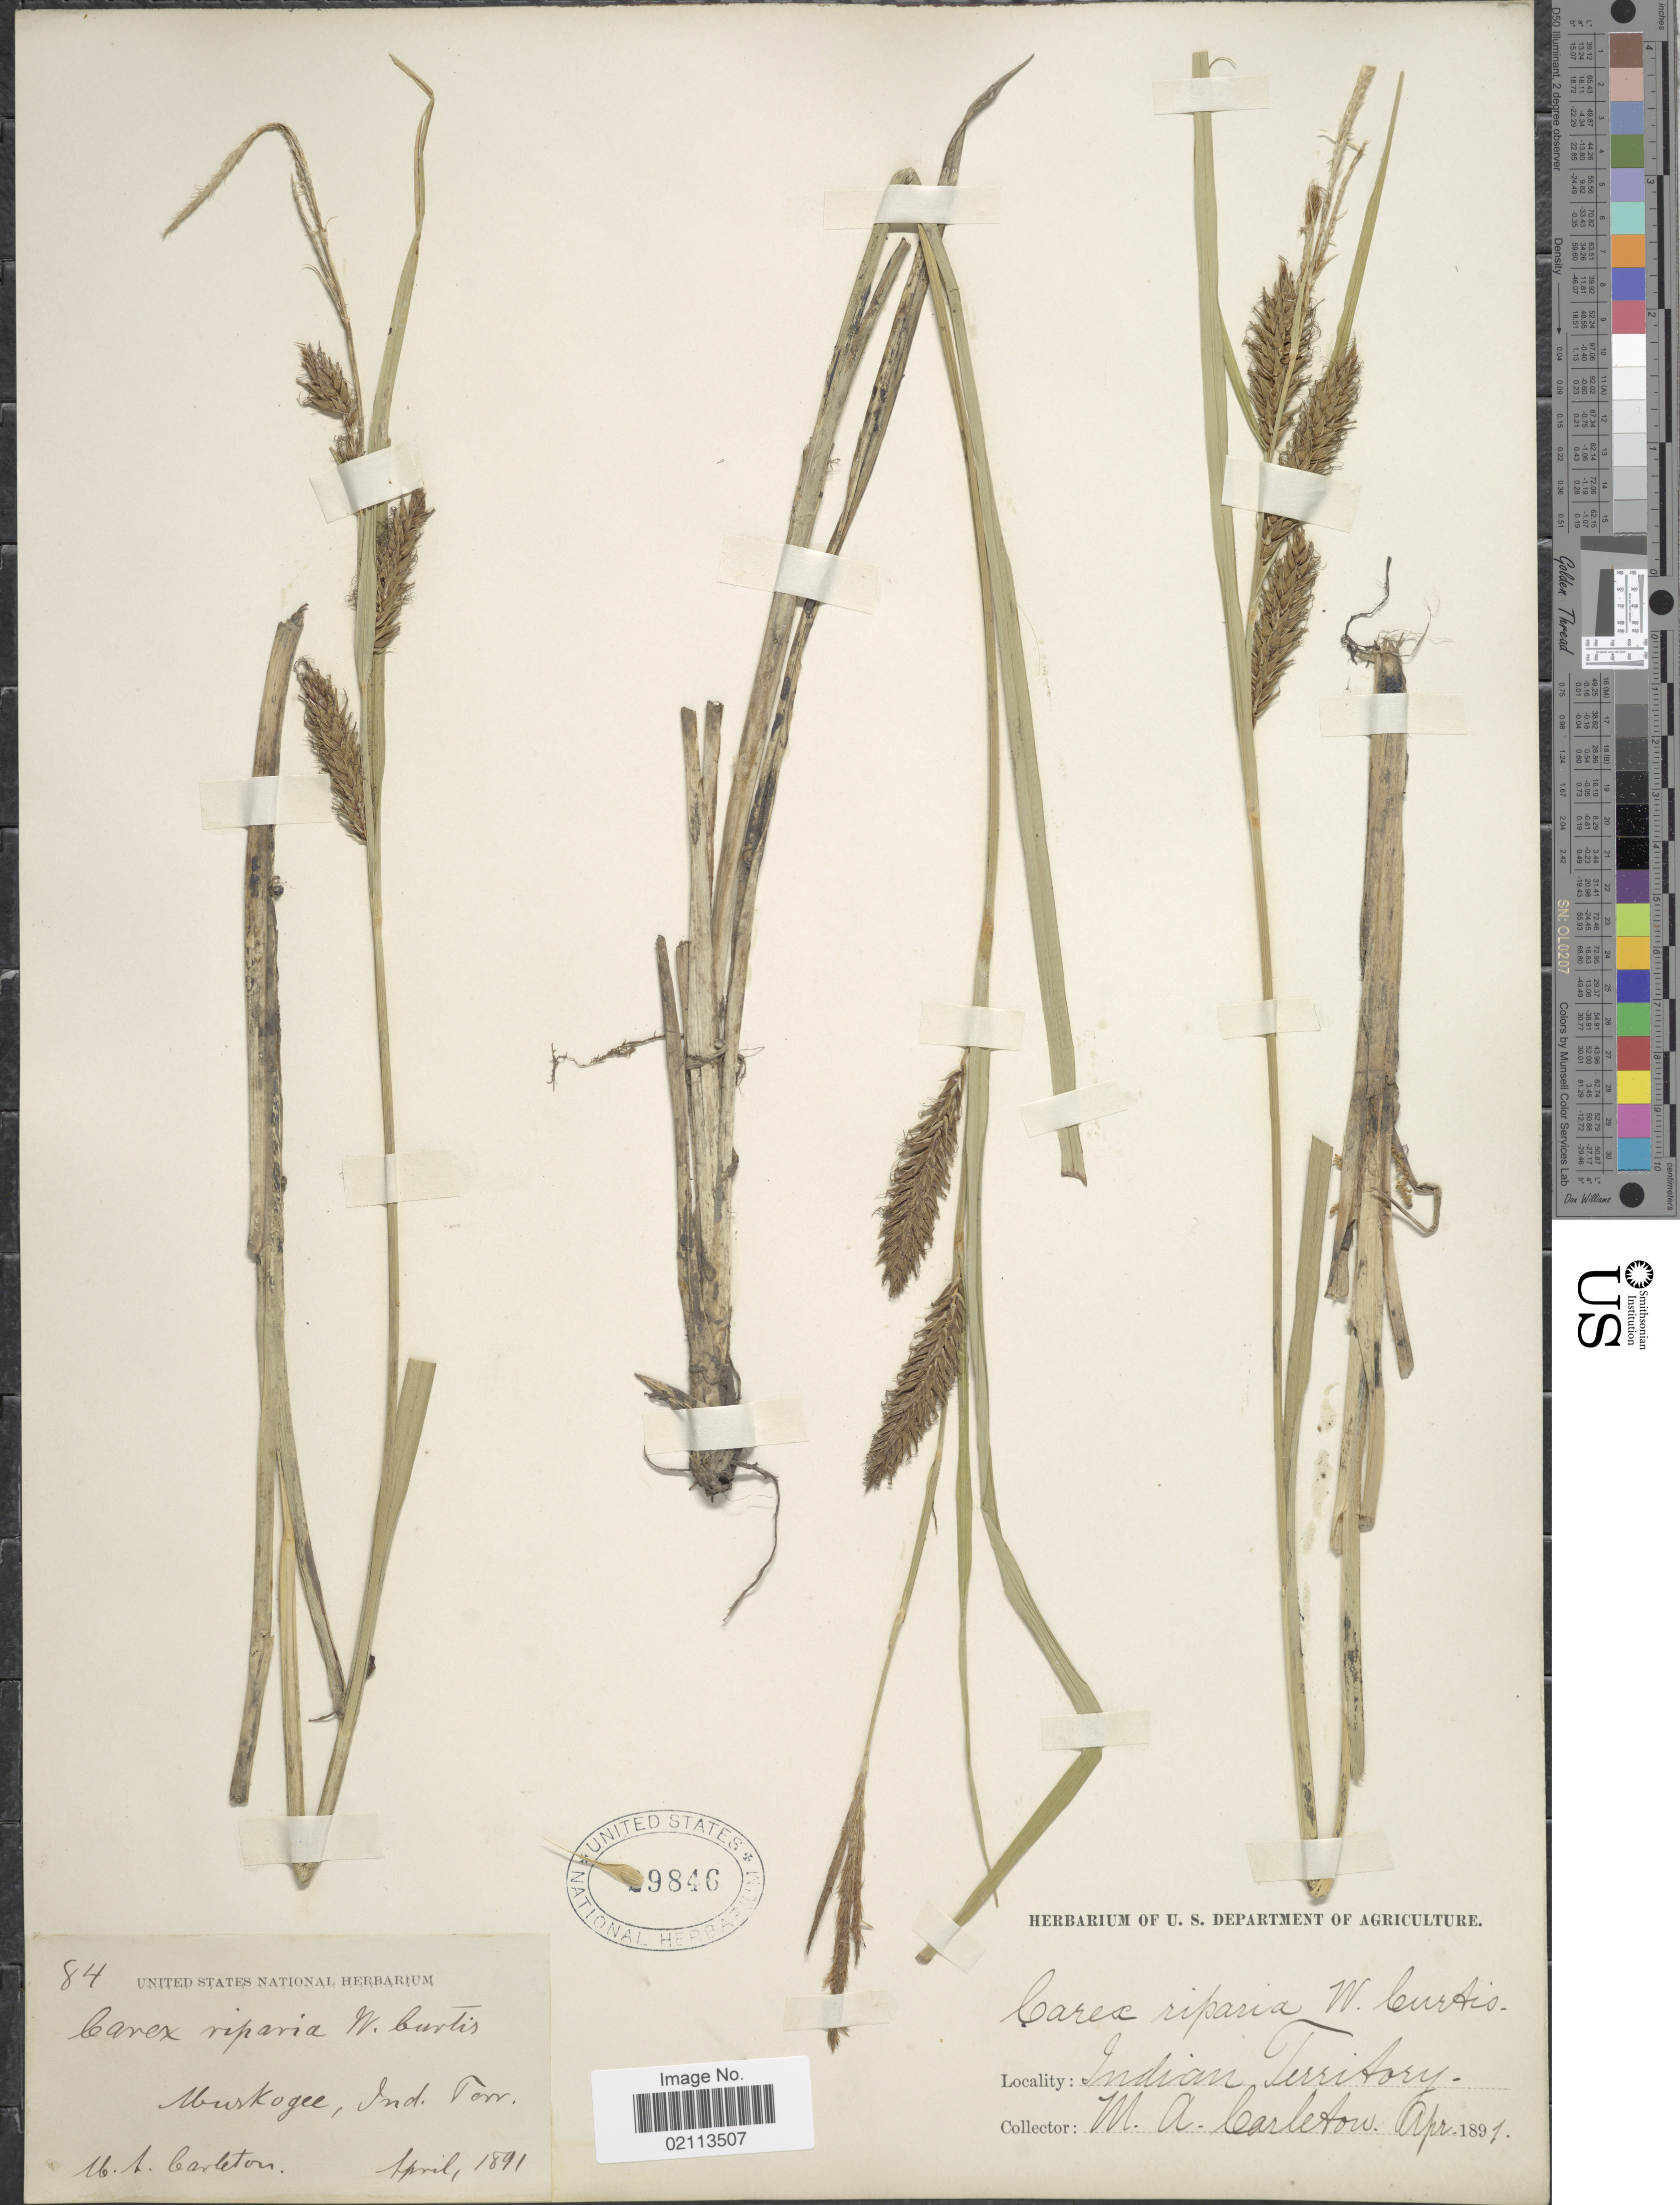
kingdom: Plantae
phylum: Tracheophyta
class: Liliopsida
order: Poales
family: Cyperaceae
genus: Carex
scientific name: Carex hyalinolepis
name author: Steud.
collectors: M. A. Carleton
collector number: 84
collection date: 1891-04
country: United States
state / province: Oklahoma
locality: Muskogee, Indian Territory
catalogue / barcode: US 29846